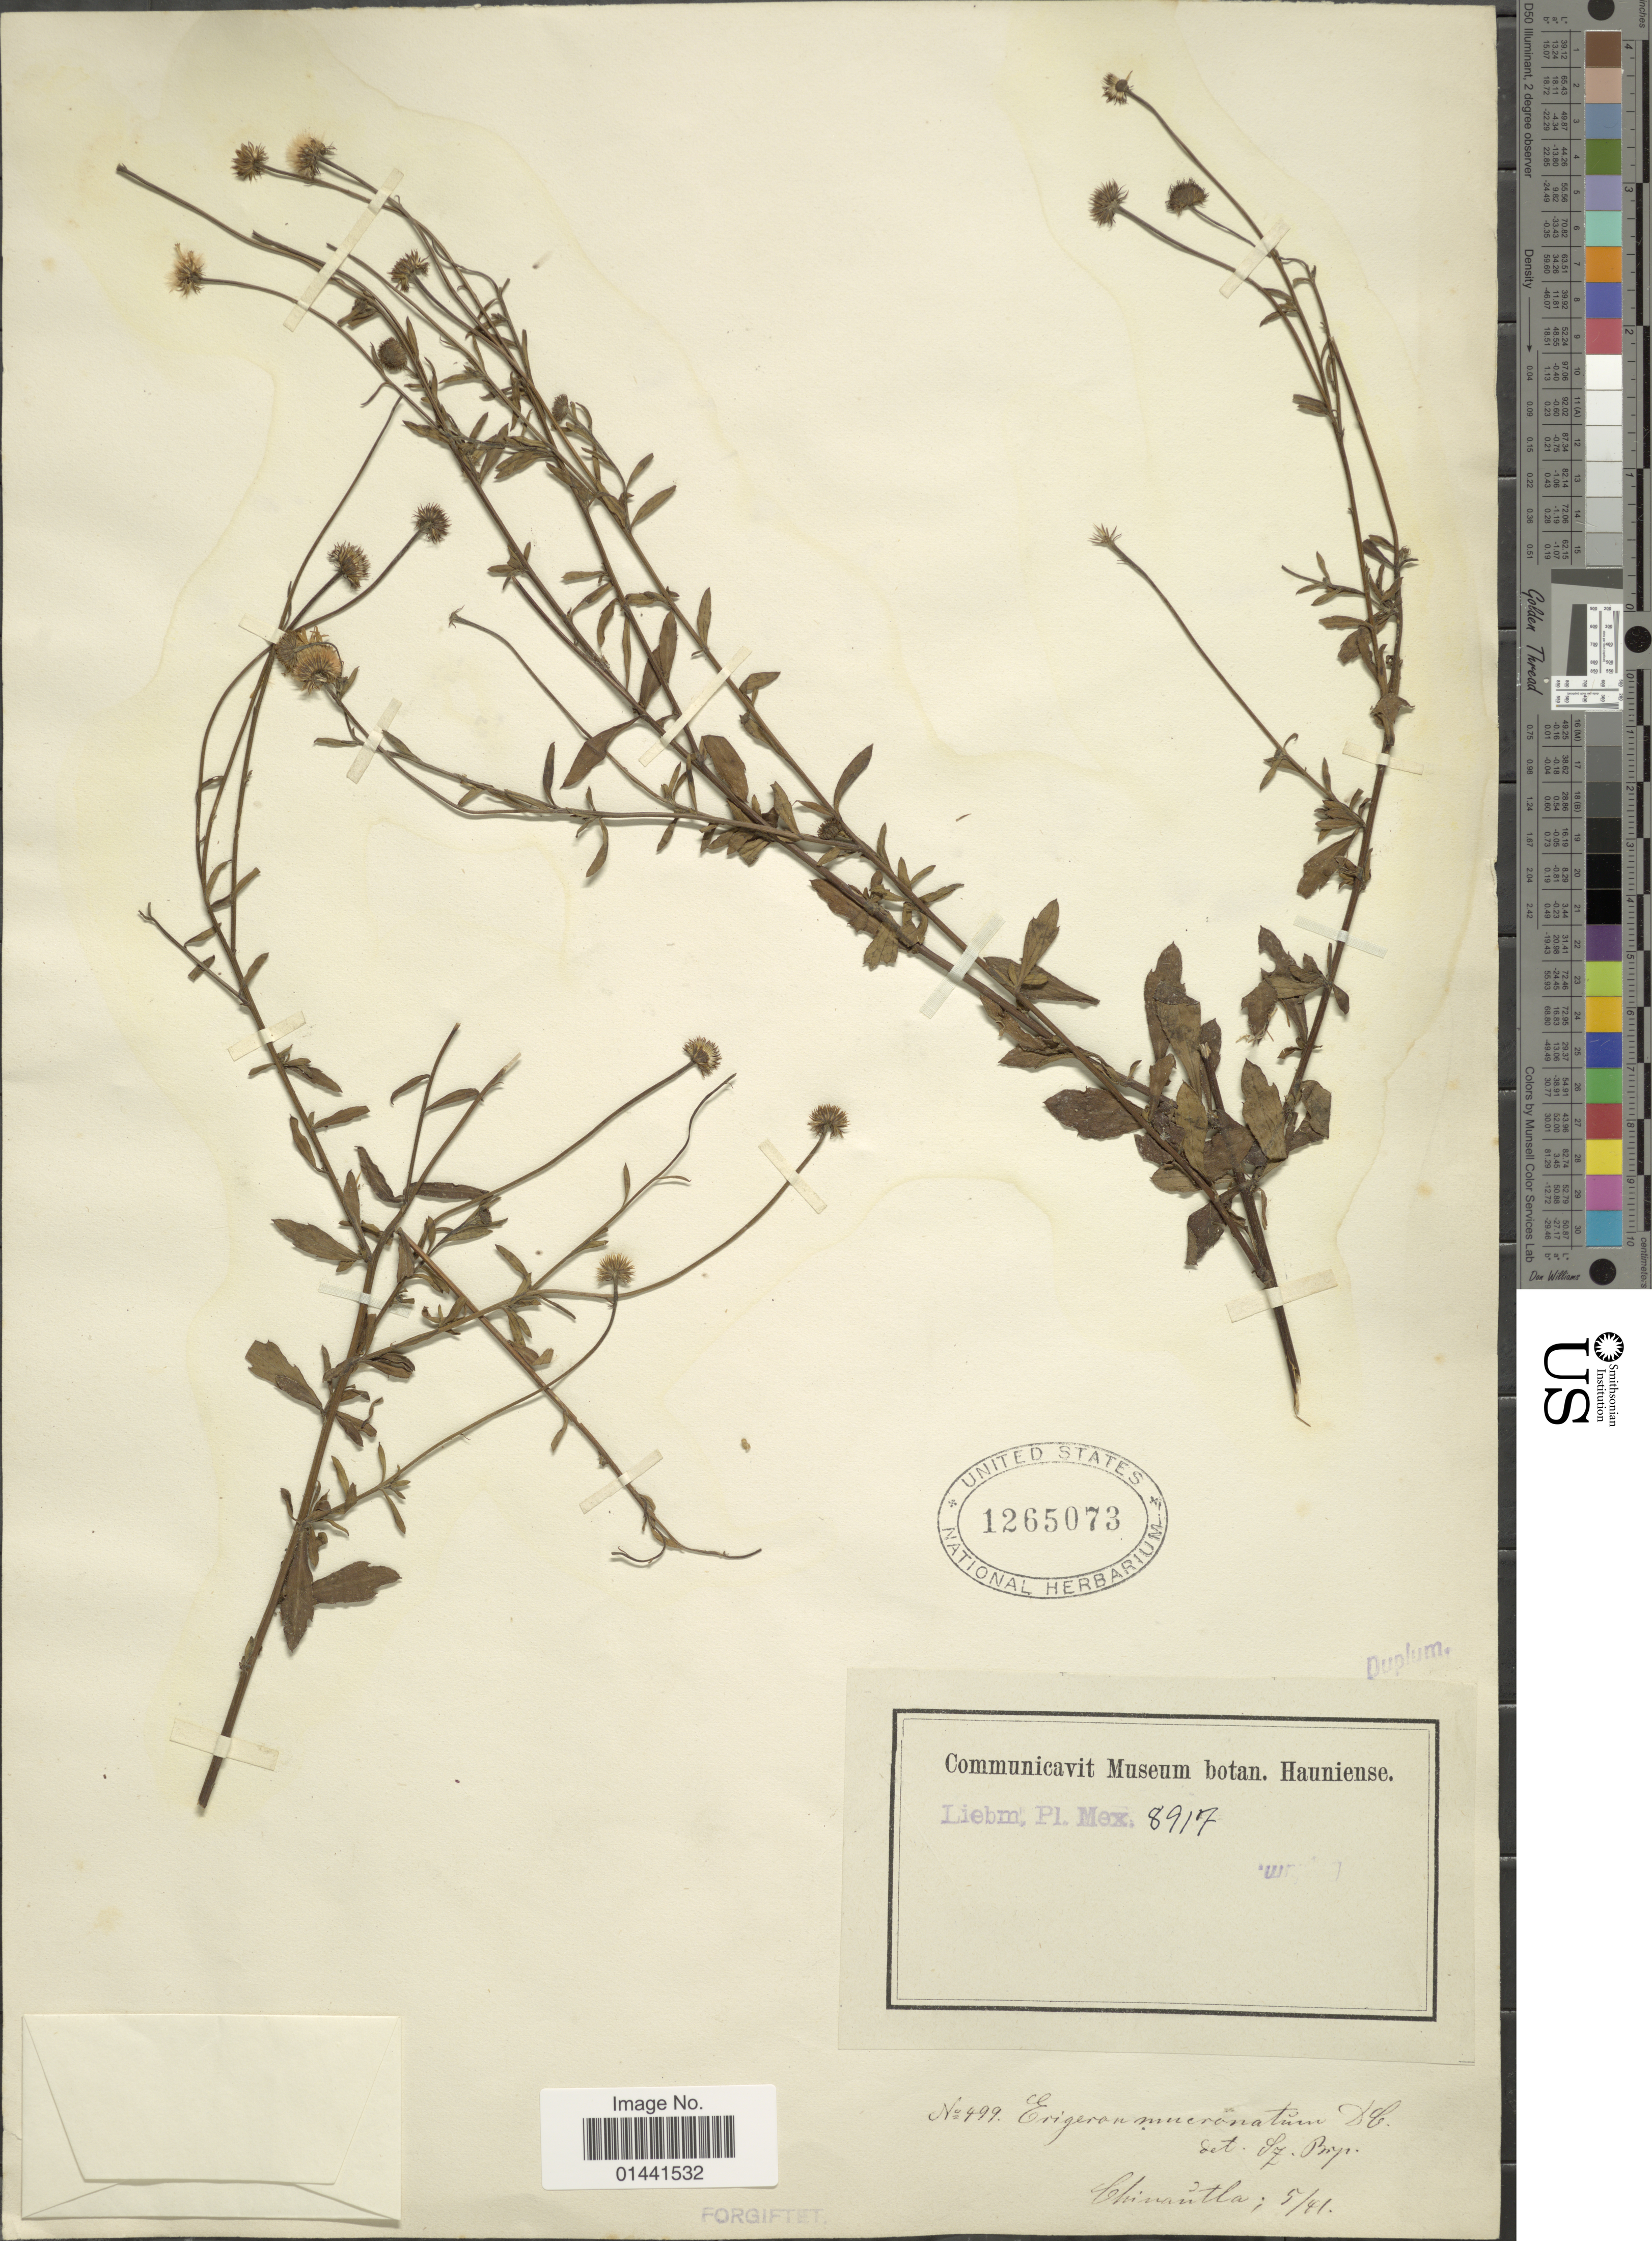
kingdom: Plantae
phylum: Tracheophyta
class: Magnoliopsida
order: Asterales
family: Asteraceae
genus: Erigeron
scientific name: Erigeron karvinskianus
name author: DC.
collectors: Liebmann, --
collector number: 8917499*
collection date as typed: Transcribed d/m/y: /5/41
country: Mexico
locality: Chinantla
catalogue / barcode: US 1265073